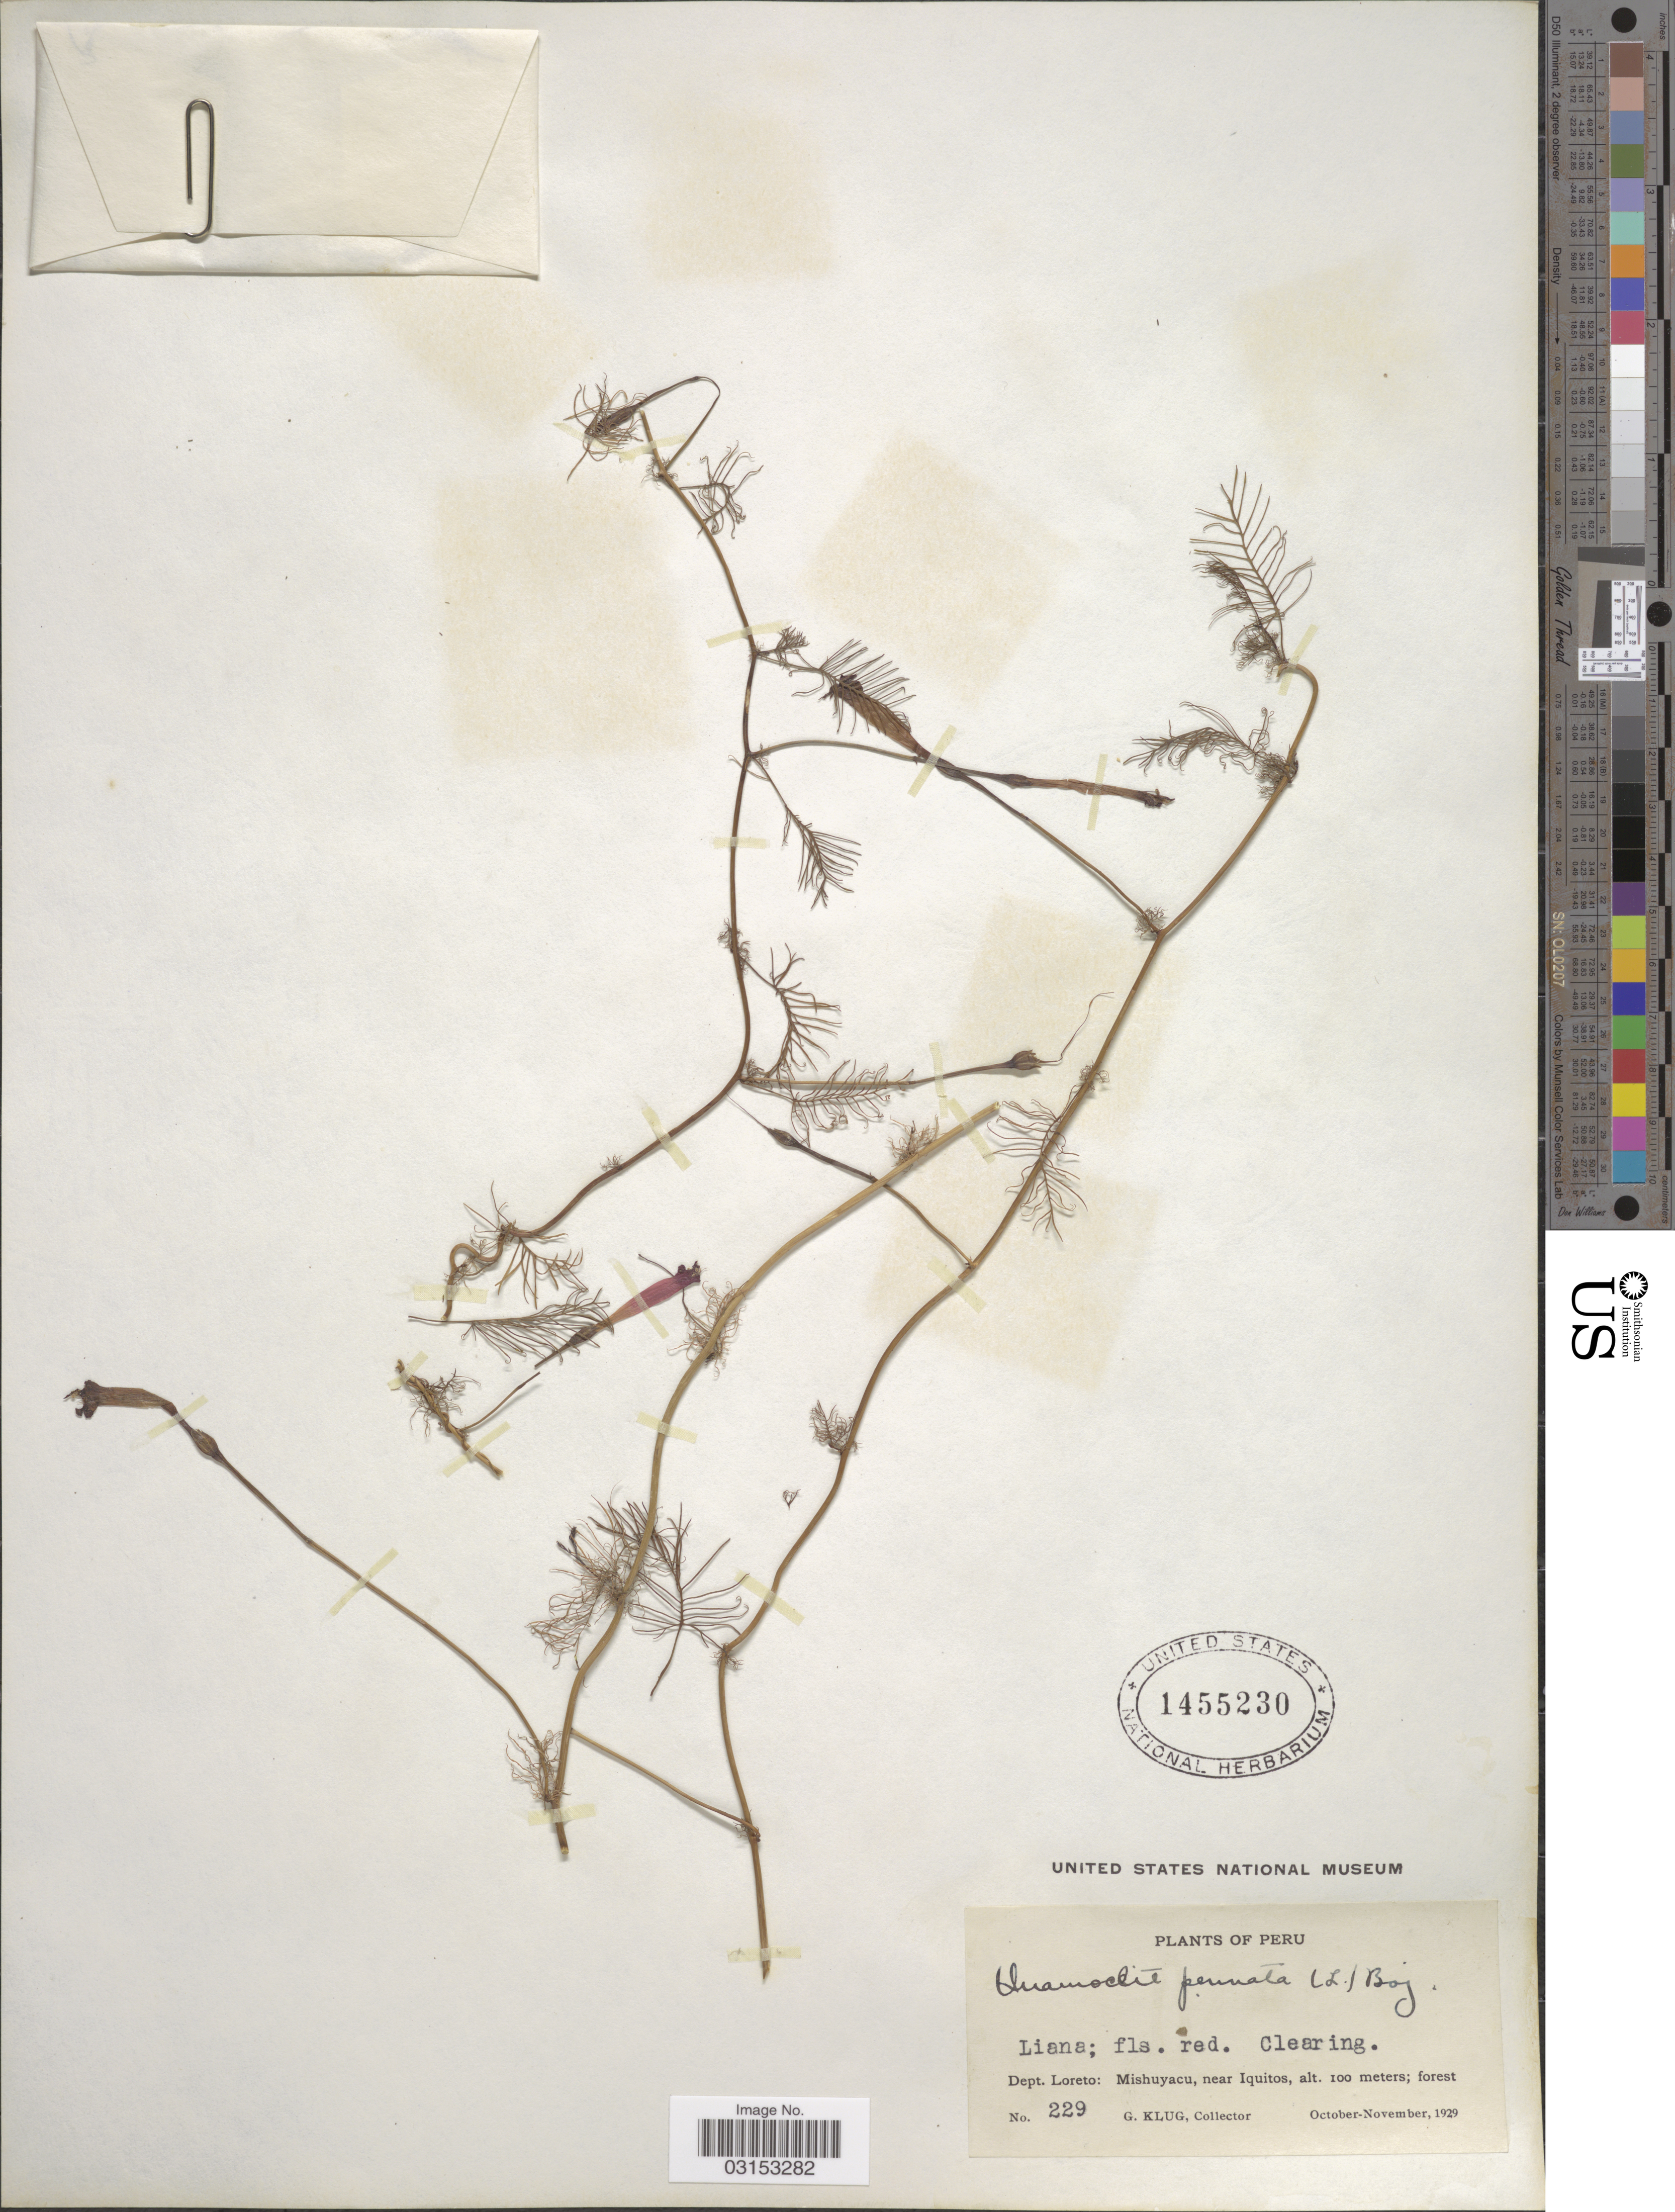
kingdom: Plantae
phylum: Tracheophyta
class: Magnoliopsida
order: Solanales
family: Convolvulaceae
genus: Ipomoea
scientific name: Ipomoea quamoclit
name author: L.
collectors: G. Klug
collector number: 229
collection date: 1929-10/1929-11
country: Peru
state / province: Loreto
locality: Dept. Loreto: Mishuyacu, near Iquitos.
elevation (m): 100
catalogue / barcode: US 1455230